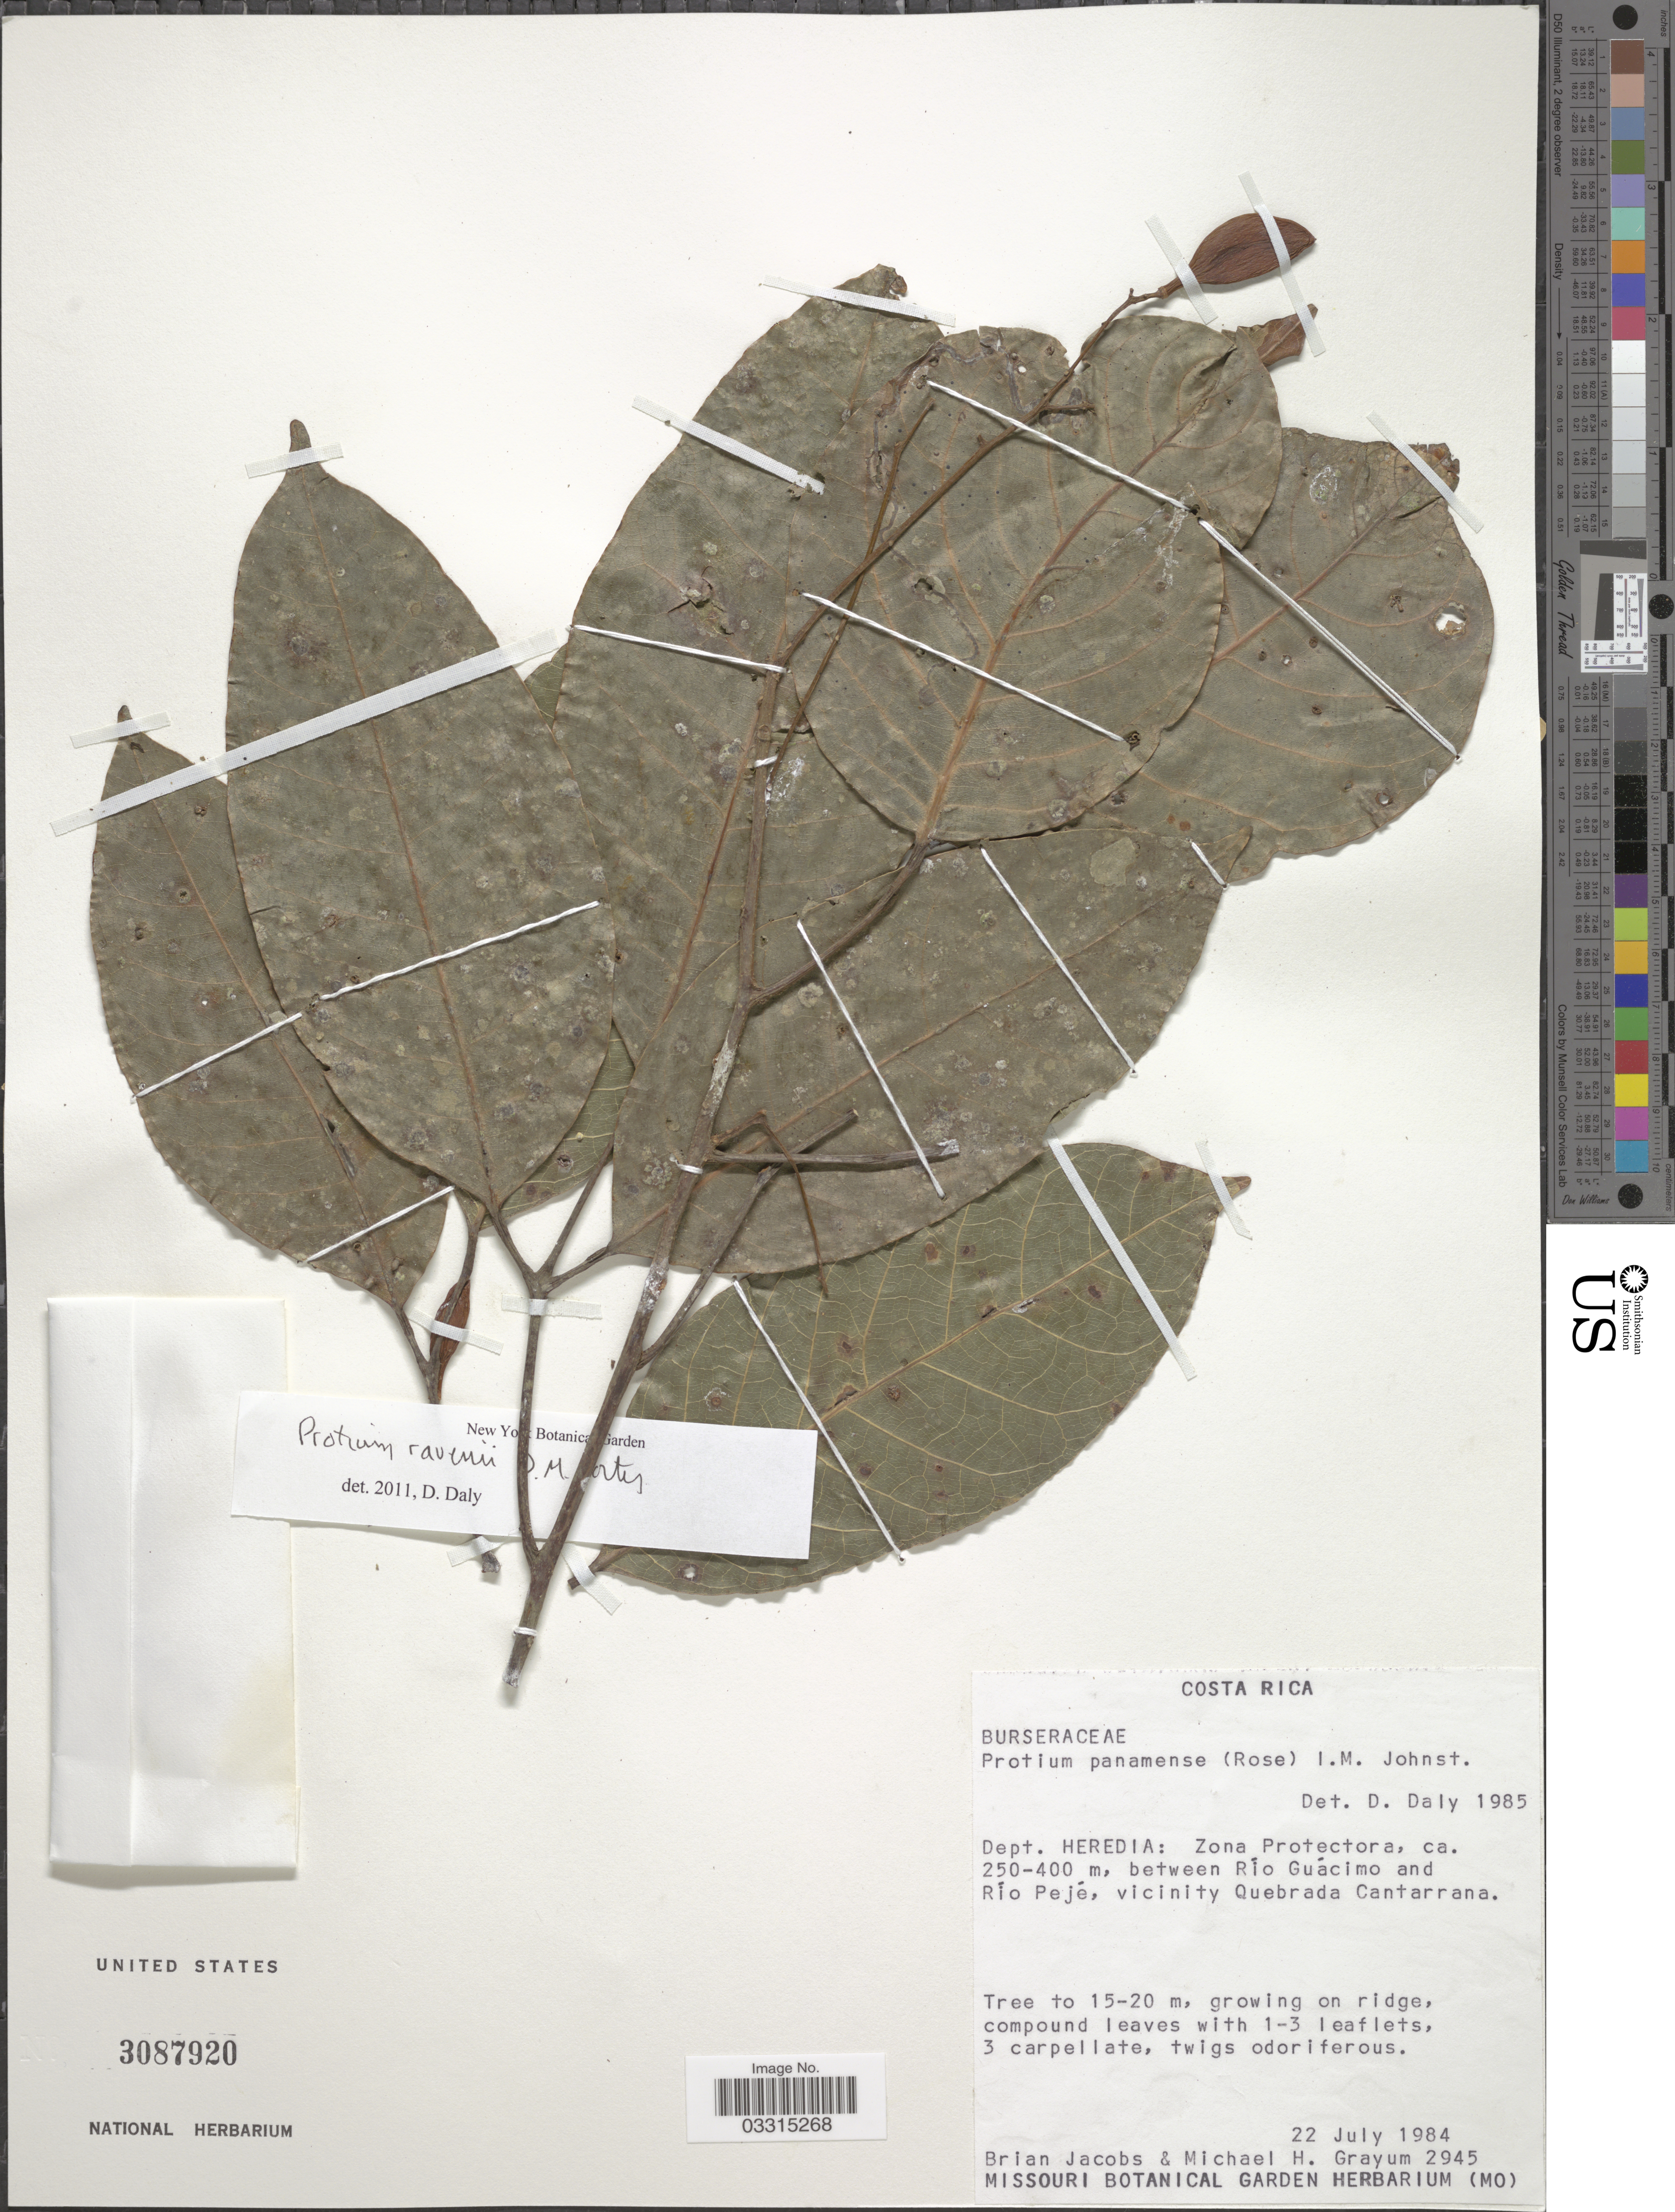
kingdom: Plantae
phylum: Tracheophyta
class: Magnoliopsida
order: Sapindales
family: Burseraceae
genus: Protium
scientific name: Protium ravenii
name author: D.M. Porter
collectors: B. Jacobs & M. H. Grayum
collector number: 2945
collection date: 1984-07-22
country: Costa Rica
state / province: Heredia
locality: Dept. Heredia: Zona Protectora, between Río Guácimo and Río Pejé, vicinity Quebrada Cantarrana.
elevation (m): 250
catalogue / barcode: US 3087920